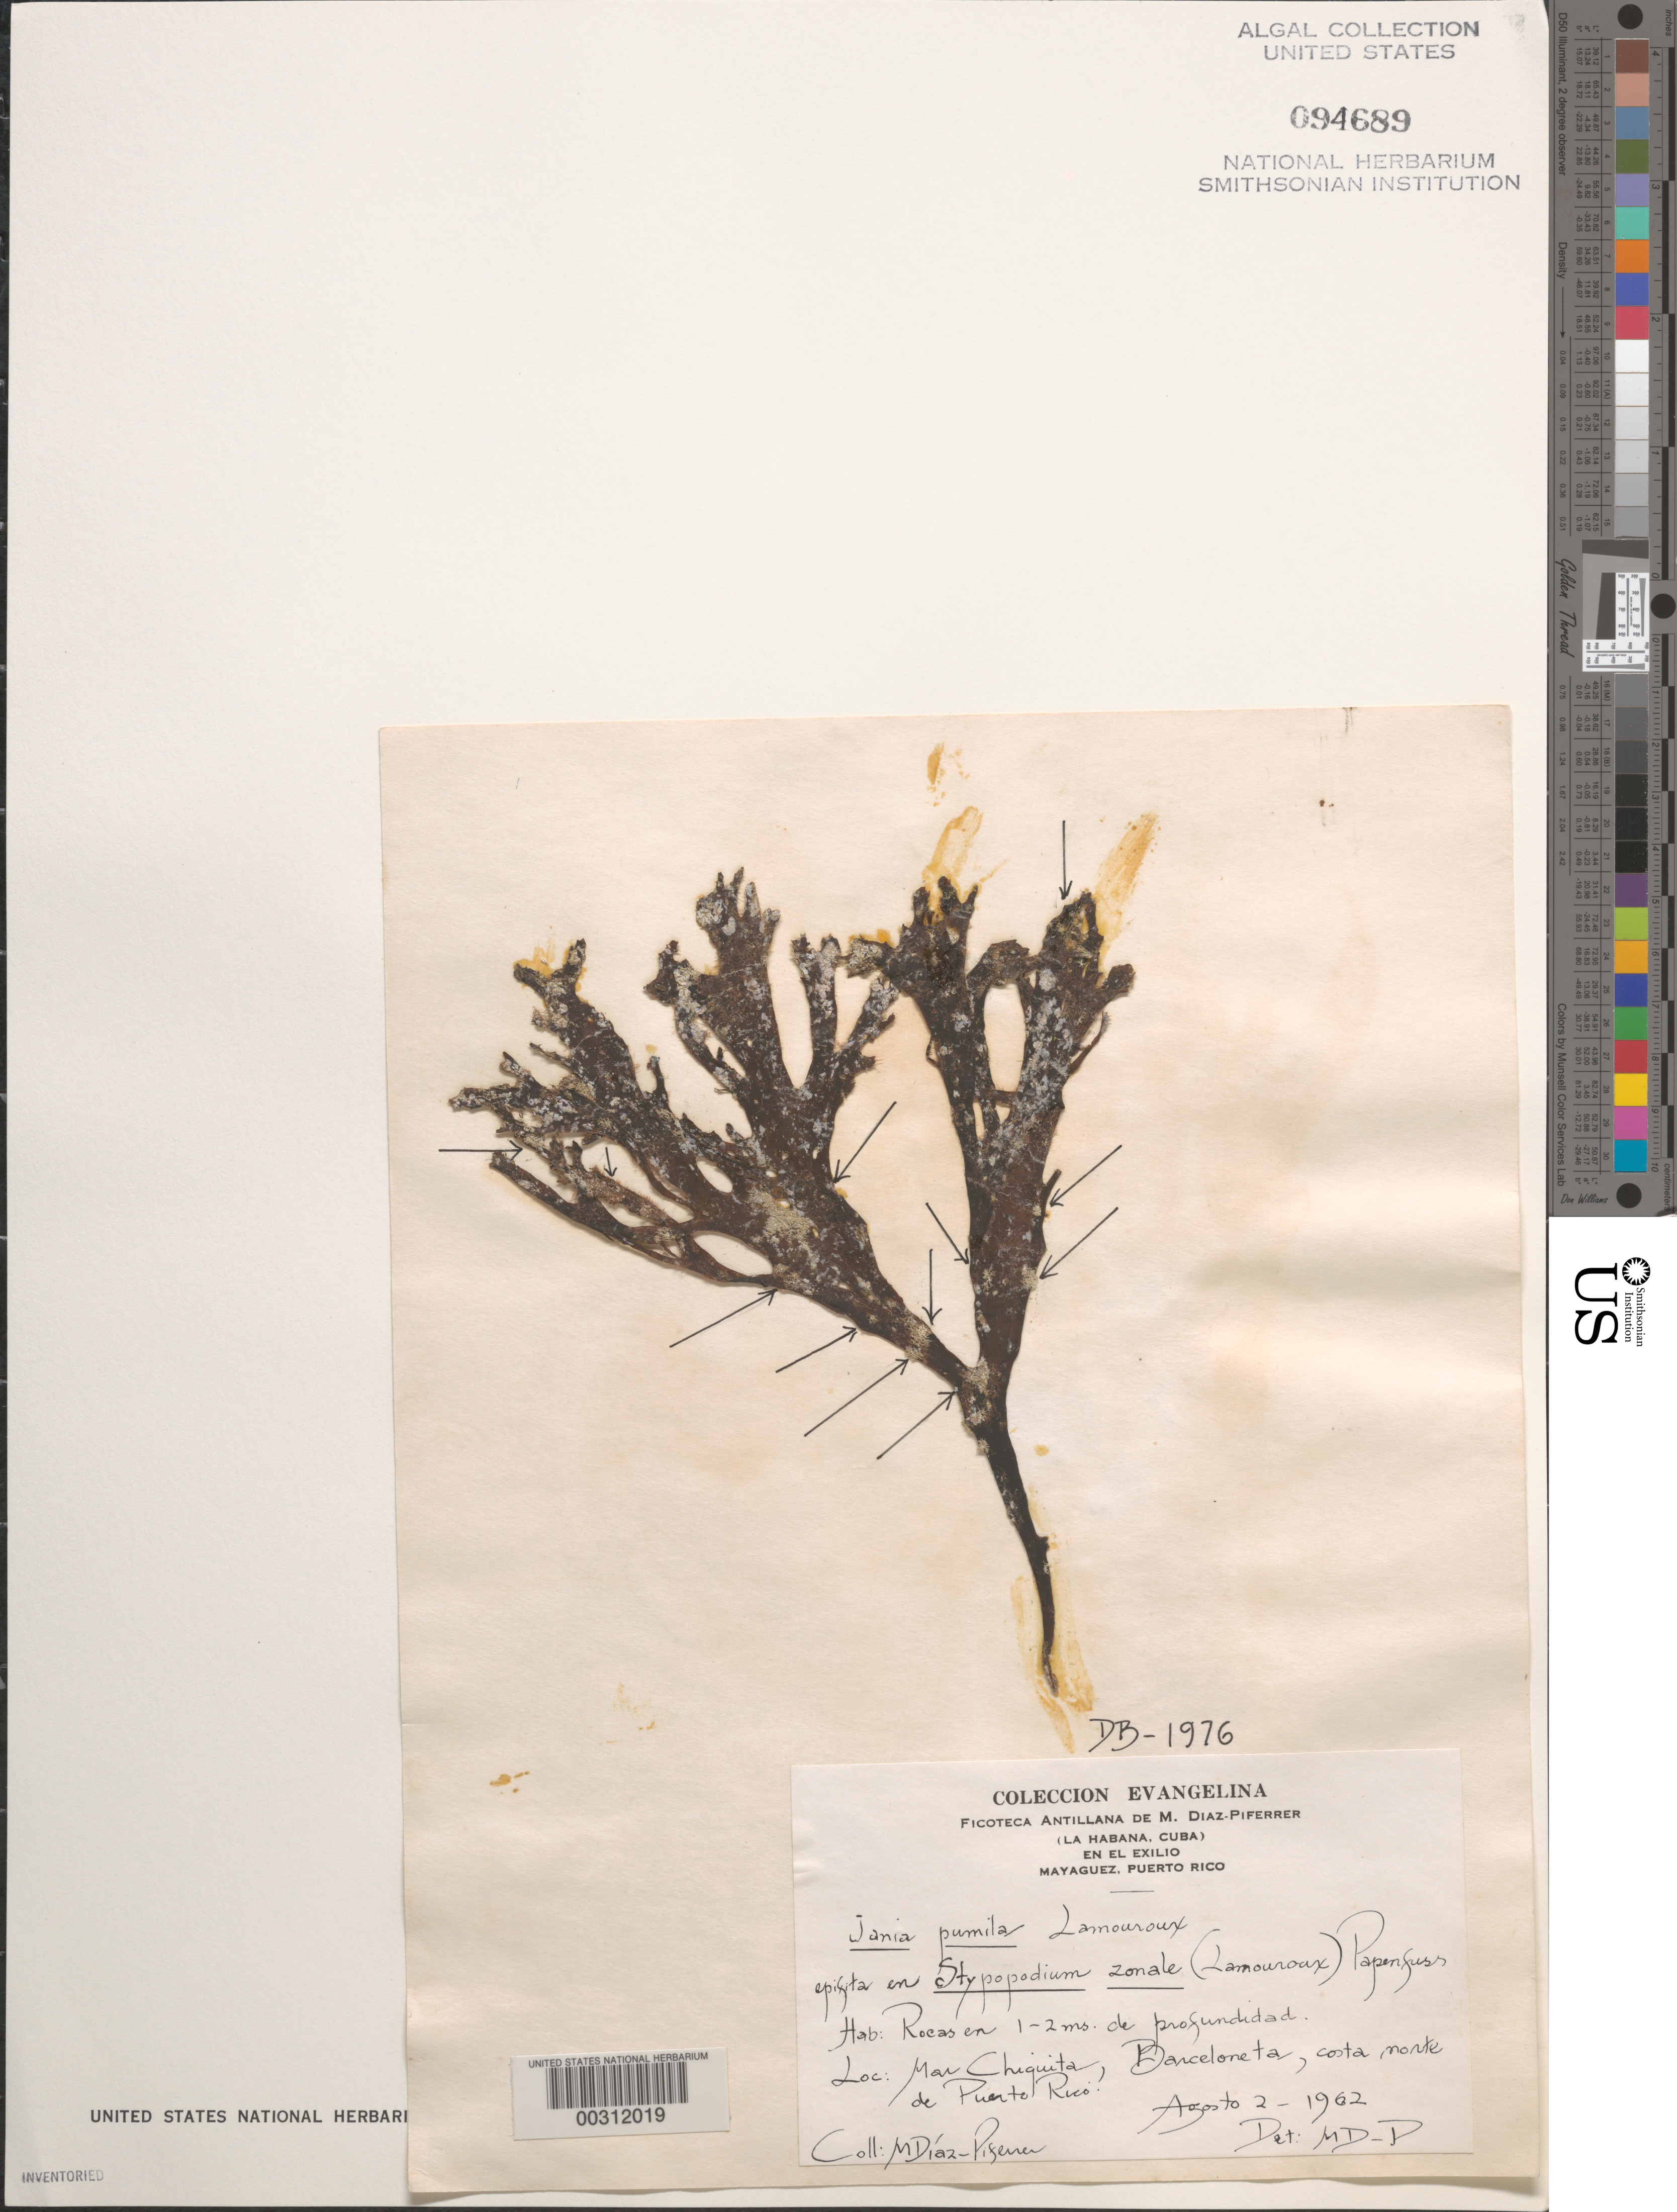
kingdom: Plantae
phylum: Rhodophyta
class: Florideophyceae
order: Corallinales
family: Corallinaceae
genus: Jania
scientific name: Jania pumila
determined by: Diaz-Piferrer, M.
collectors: M. Diaz-Piferrer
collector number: Db-1976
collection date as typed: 02 Aug 1962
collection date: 1962-08-02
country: Puerto Rico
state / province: Barceloneta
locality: Mar Chiquita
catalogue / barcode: US 94689